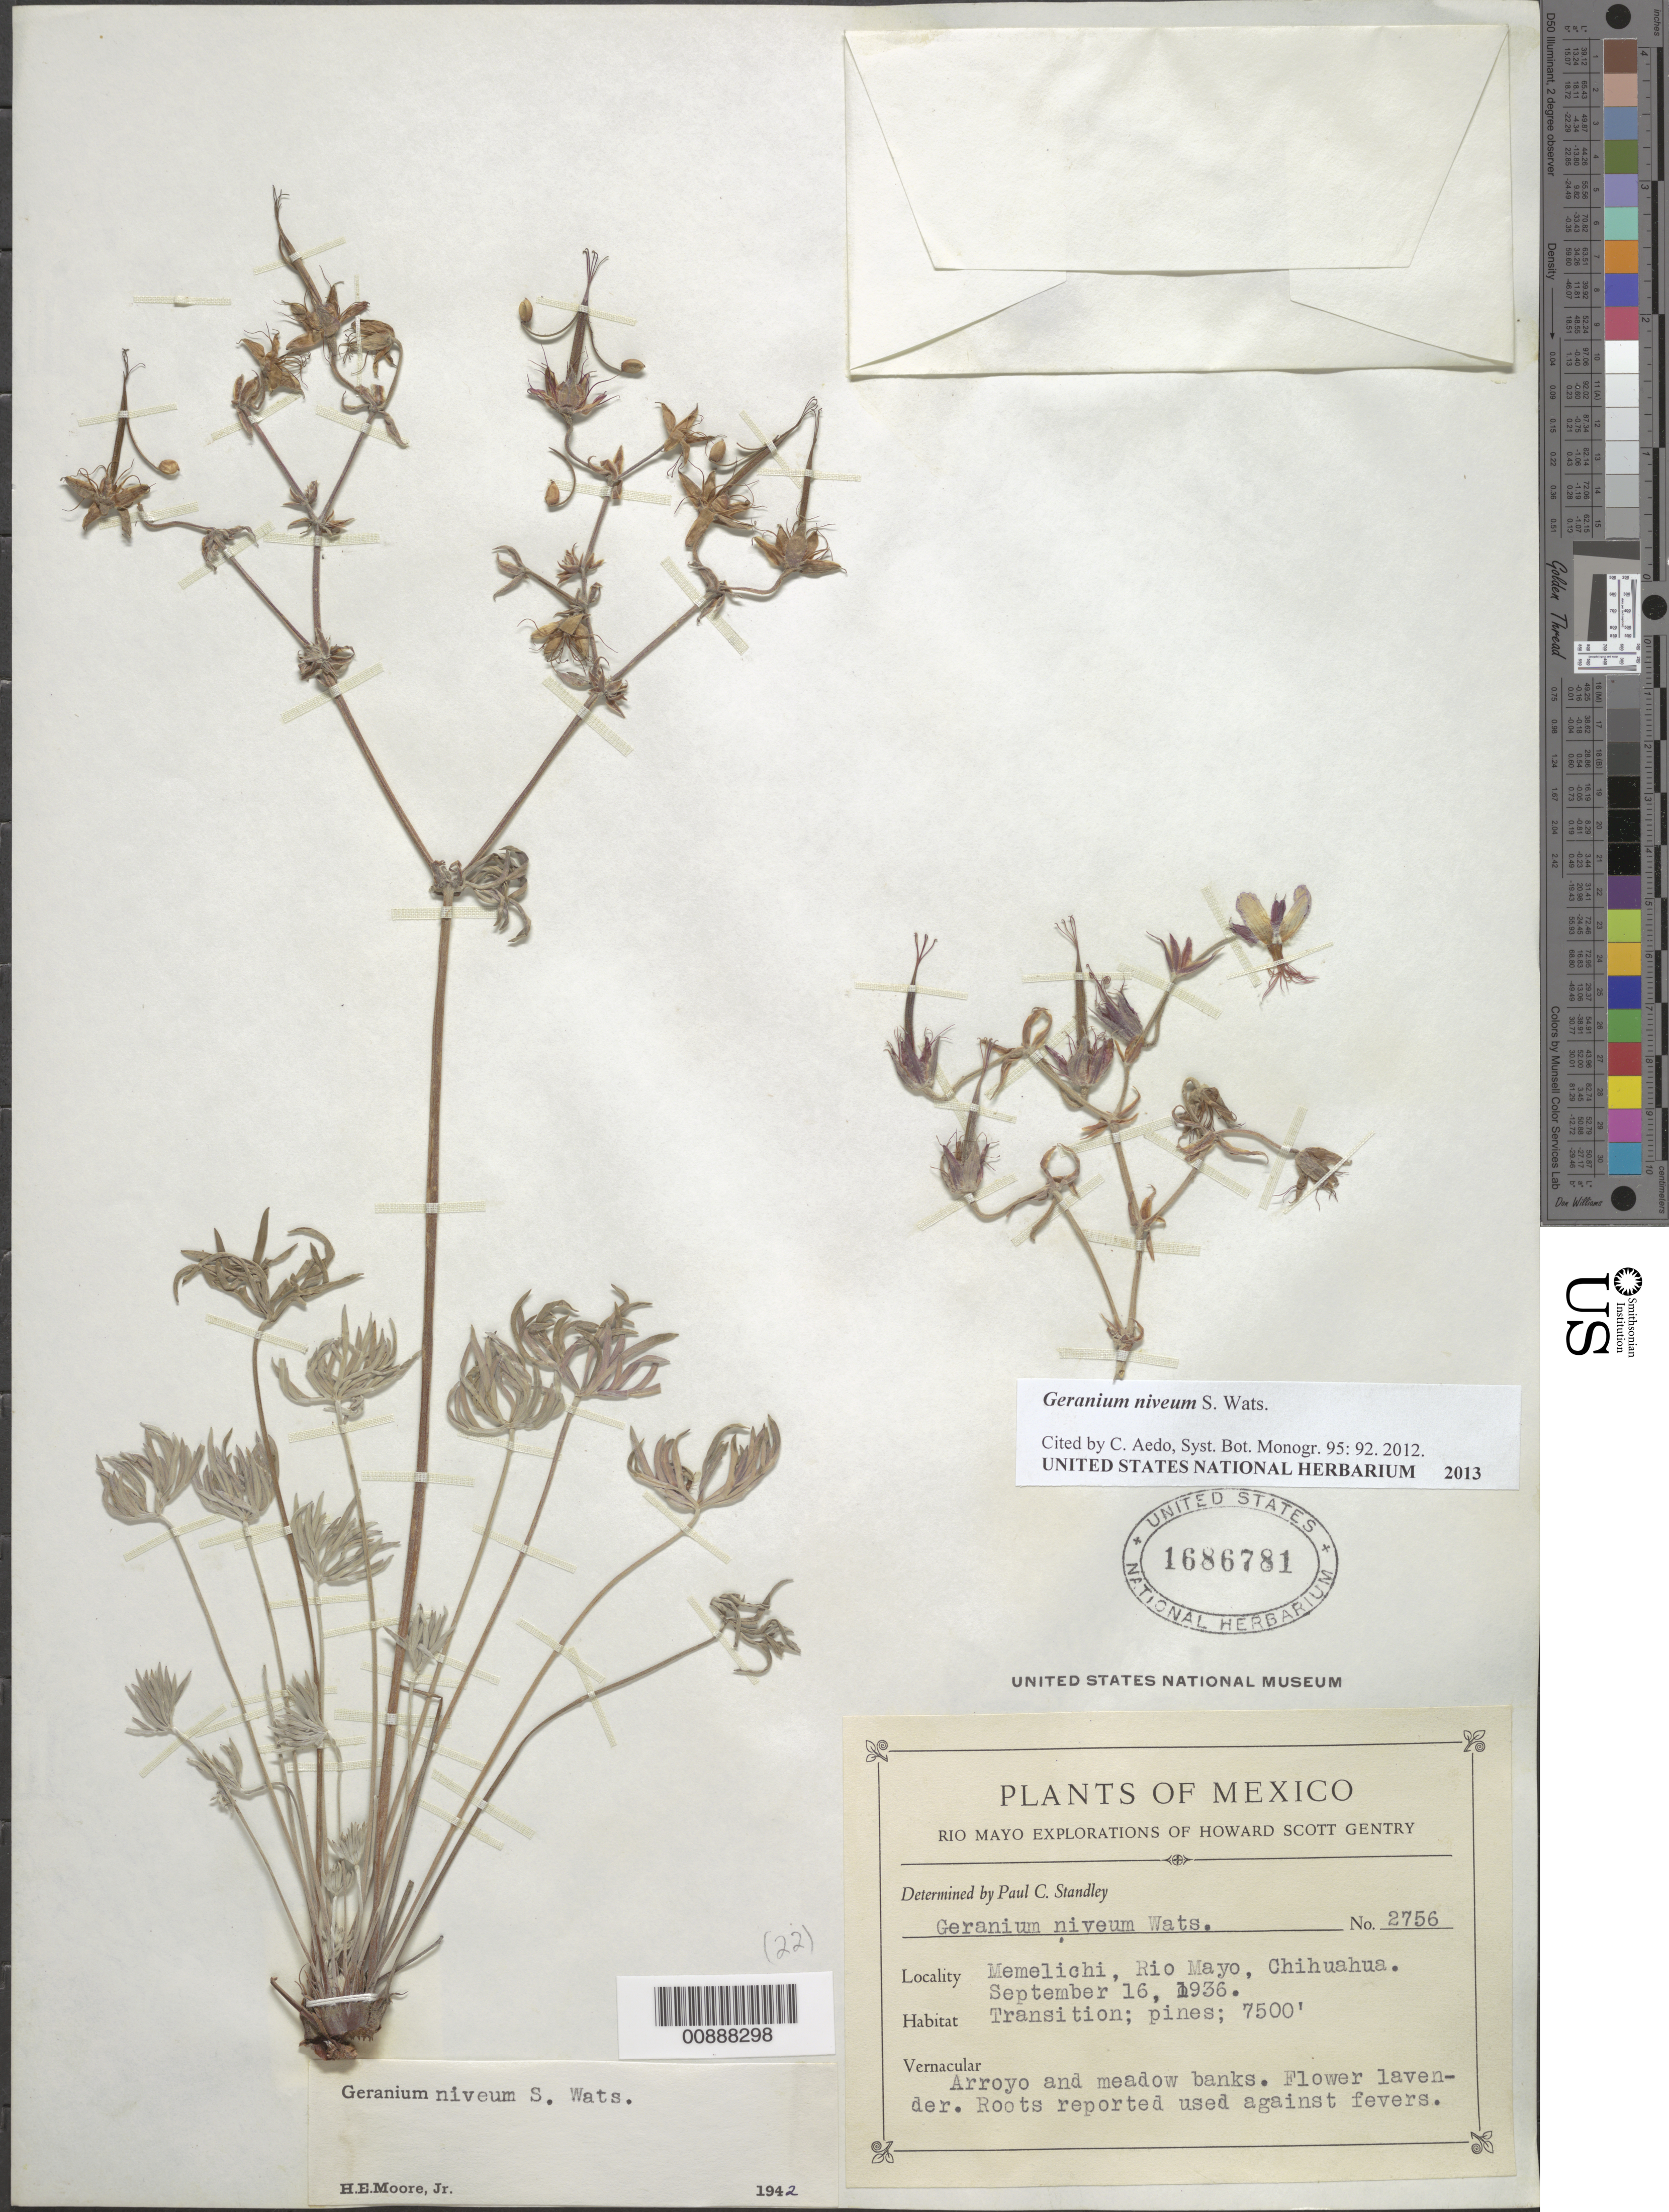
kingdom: Plantae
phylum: Tracheophyta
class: Magnoliopsida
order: Geraniales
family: Geraniaceae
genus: Geranium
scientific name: Geranium niveum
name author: S. Watson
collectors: H. S. Gentry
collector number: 2756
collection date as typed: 16 Sep 1936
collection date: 1936-09-16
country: Mexico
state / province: Chihuahua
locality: Memelichi, Río Mayo, Chihuahua.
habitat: Transition; pines. Arroyo and meadow banks.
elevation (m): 2286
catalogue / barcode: US 1686781